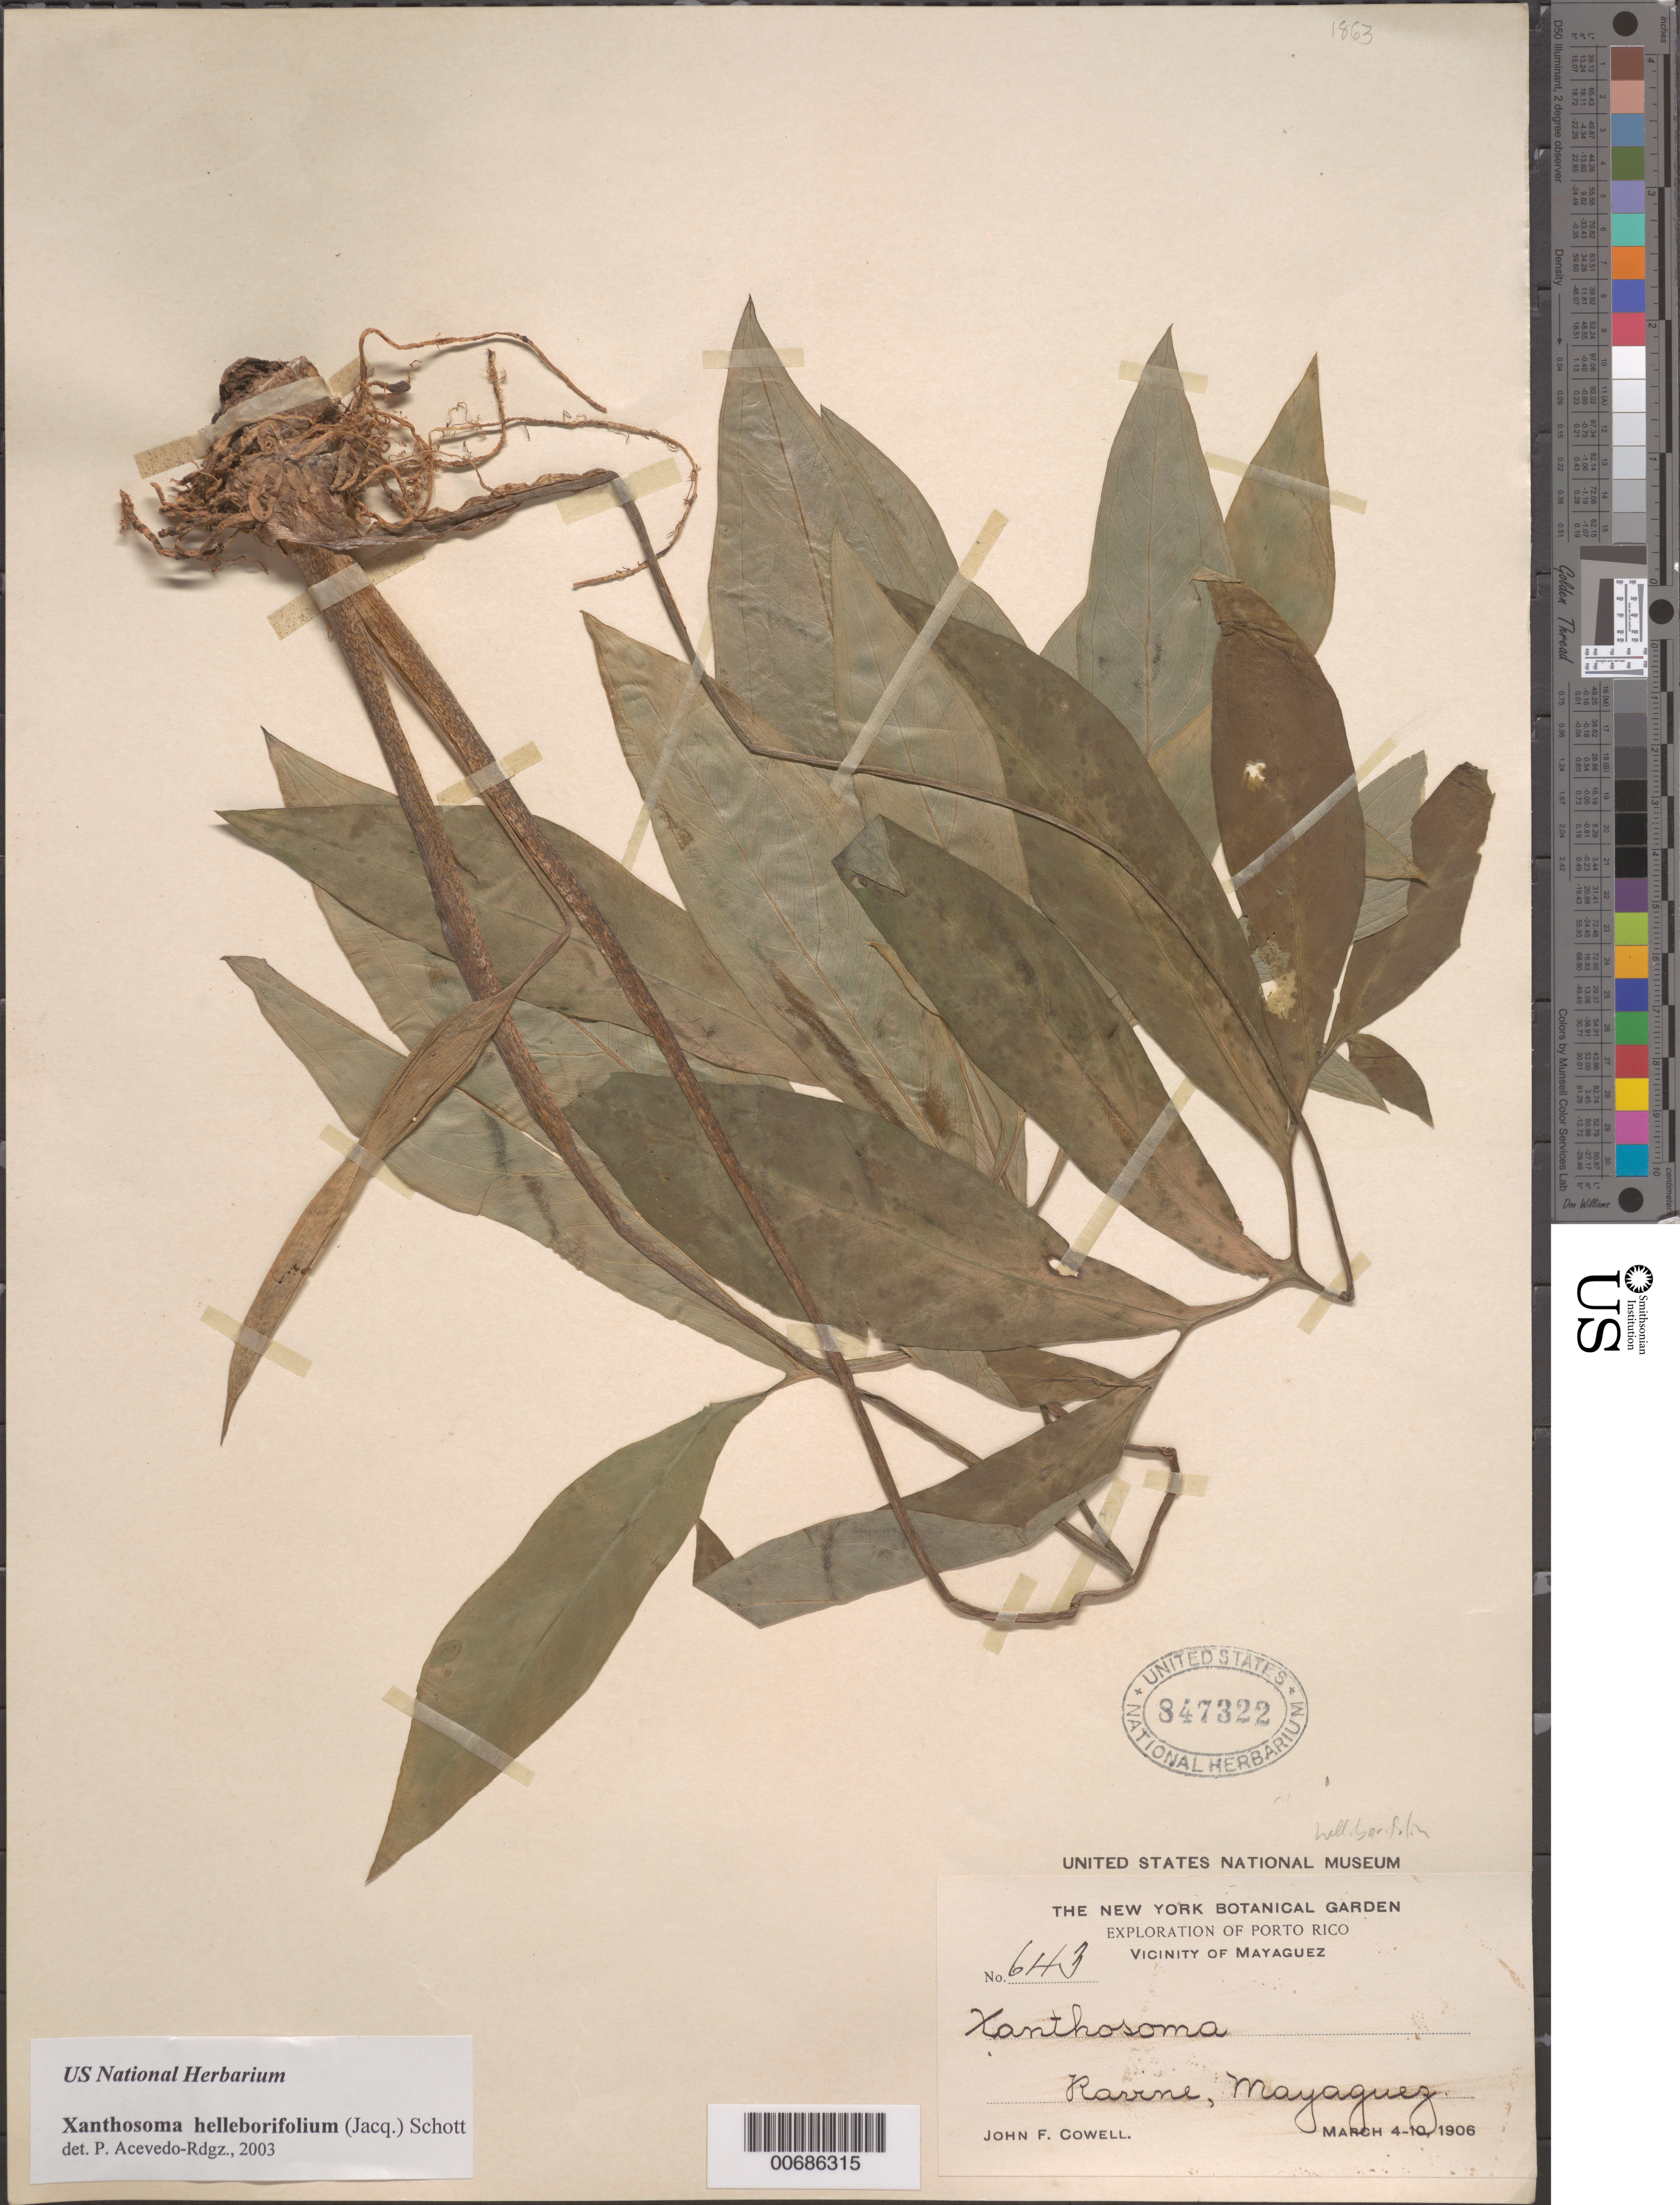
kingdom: Plantae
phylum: Tracheophyta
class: Liliopsida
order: Alismatales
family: Araceae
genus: Xanthosoma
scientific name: Xanthosoma sp.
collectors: J. F. Cowell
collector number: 643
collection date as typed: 04 Mar 1906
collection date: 1906-03-04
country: Puerto Rico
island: Greater Antilles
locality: Mayaguez, vic of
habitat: Ravine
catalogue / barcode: US 847322